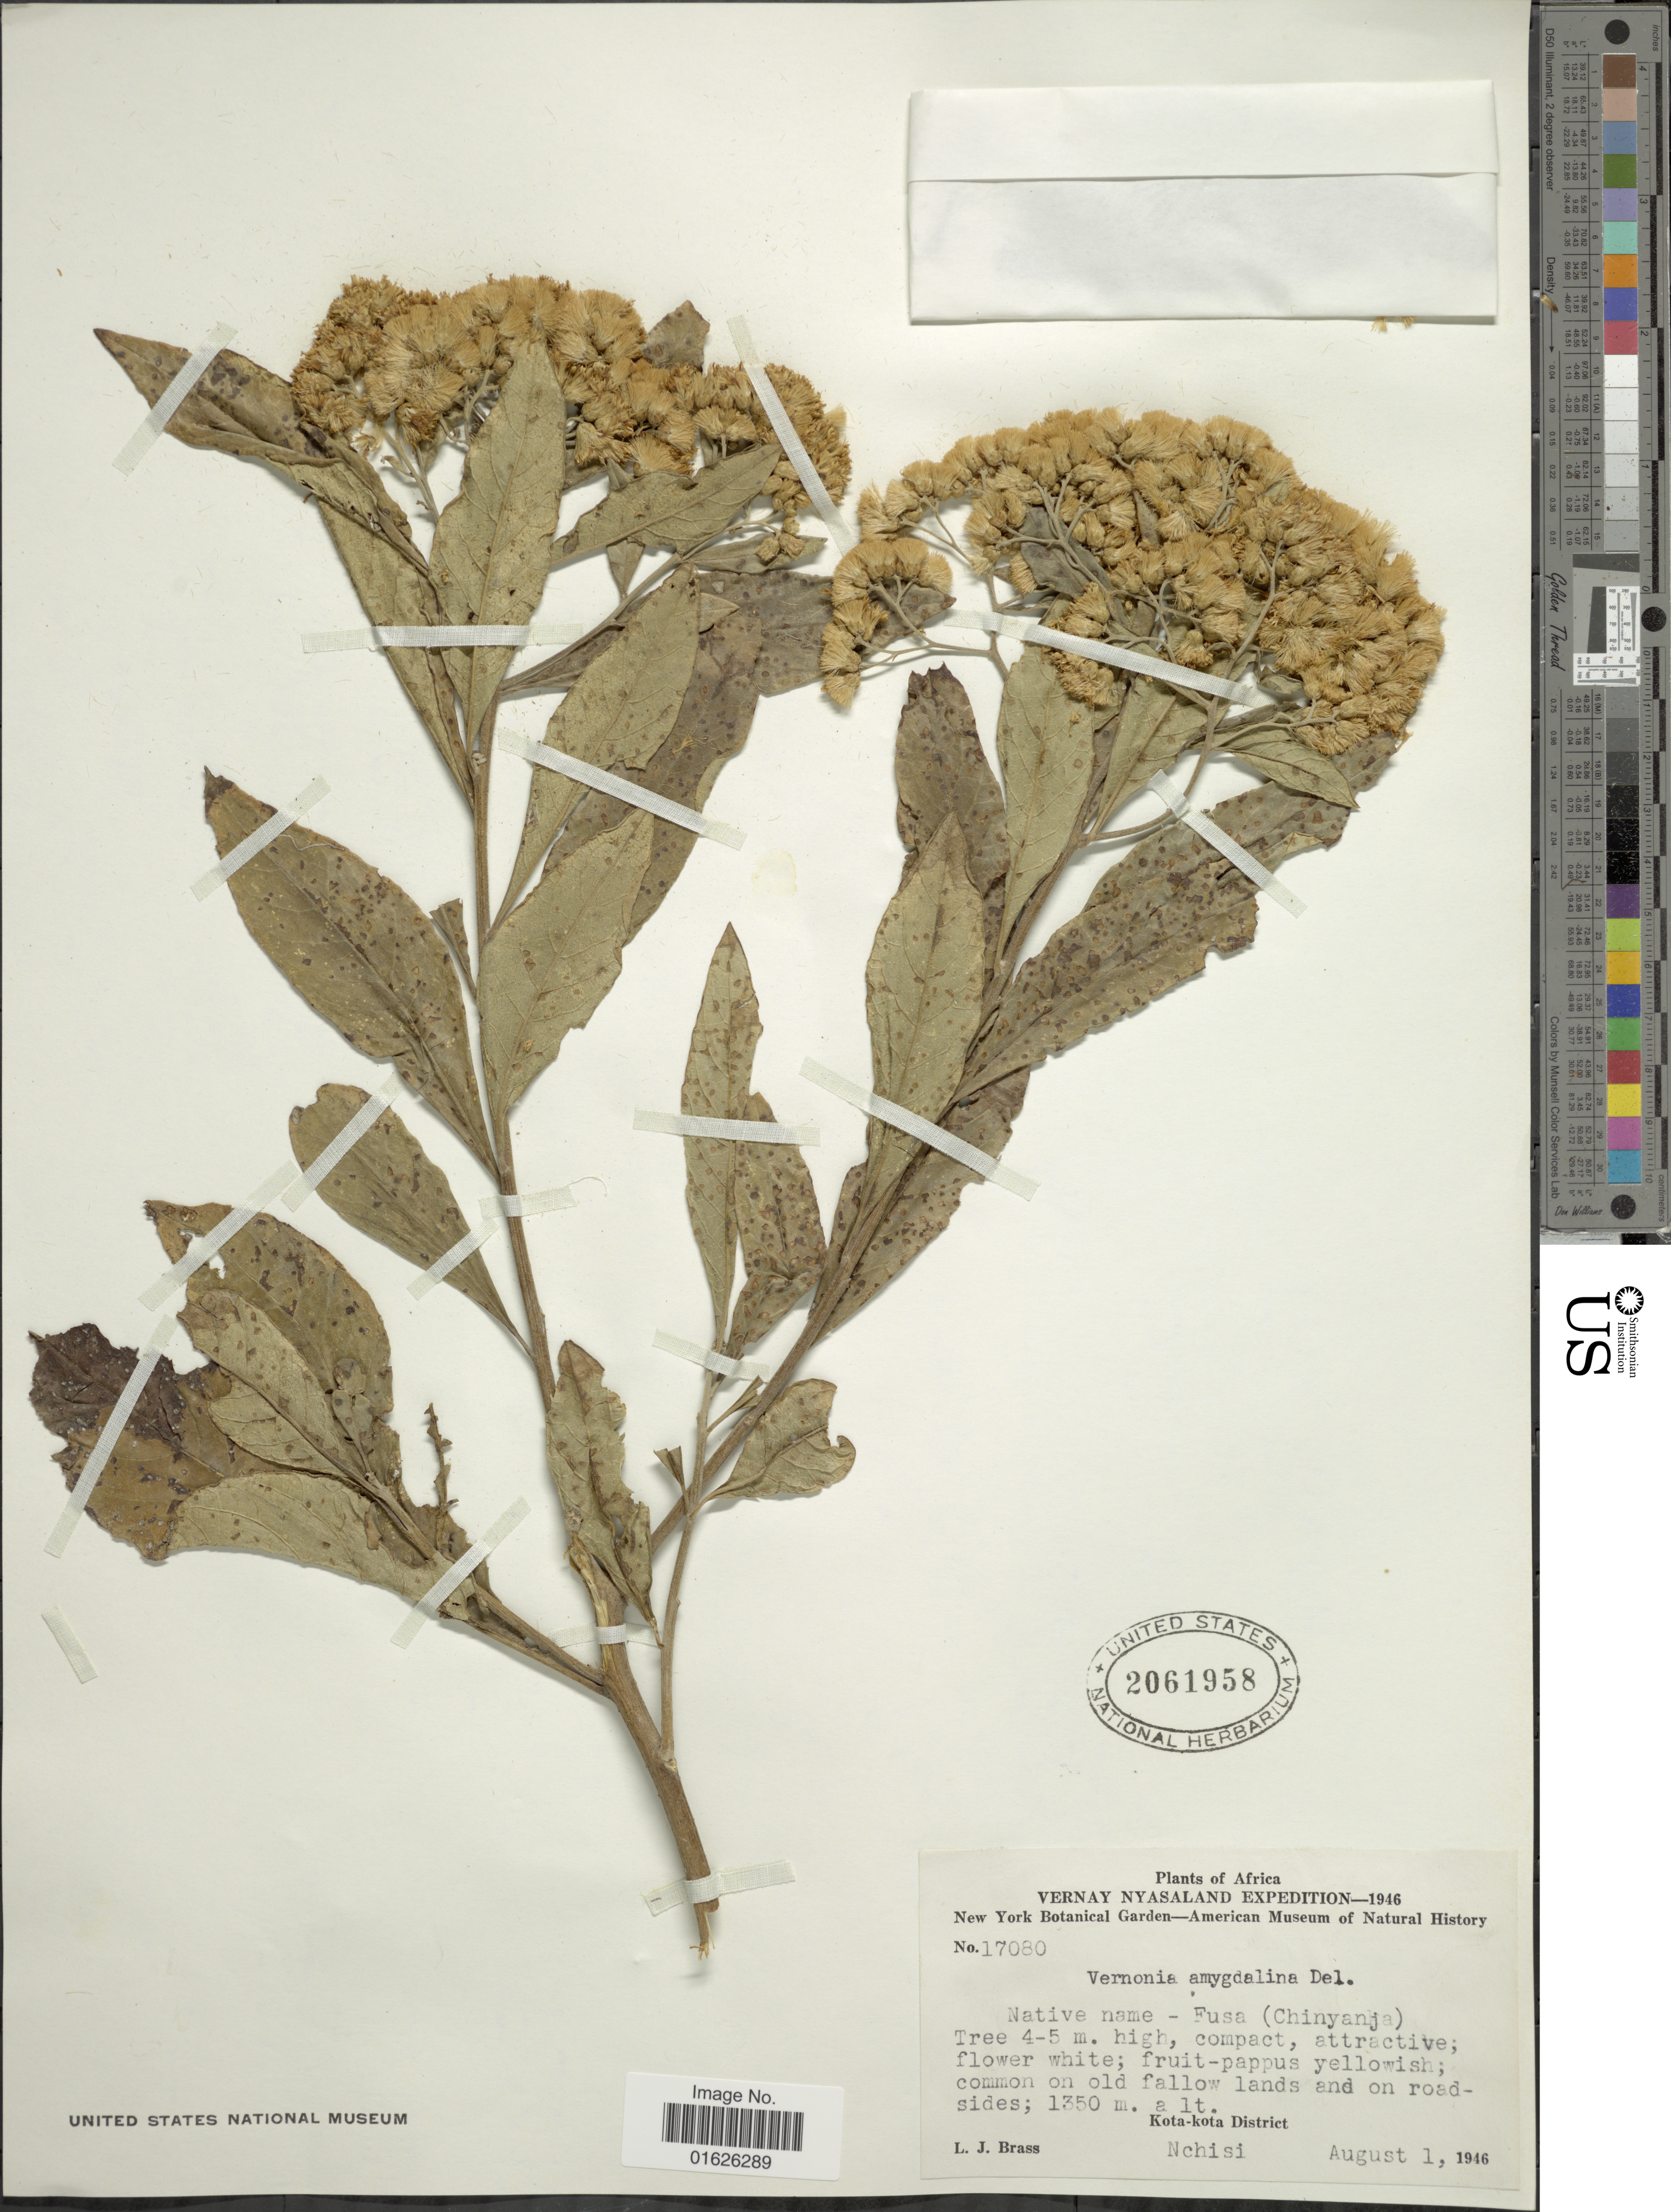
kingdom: Plantae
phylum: Tracheophyta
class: Magnoliopsida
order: Asterales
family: Asteraceae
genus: Gymnanthemum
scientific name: Gymnanthemum amygdalinum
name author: (Delile) Sch. Bip. ex Walp.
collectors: L. J. Brass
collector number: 17080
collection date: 1946-08-01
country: Malawi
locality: Vernay Nyasaland, Kota - Kota District, Nchisi.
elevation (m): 1350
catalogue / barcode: US 2061958